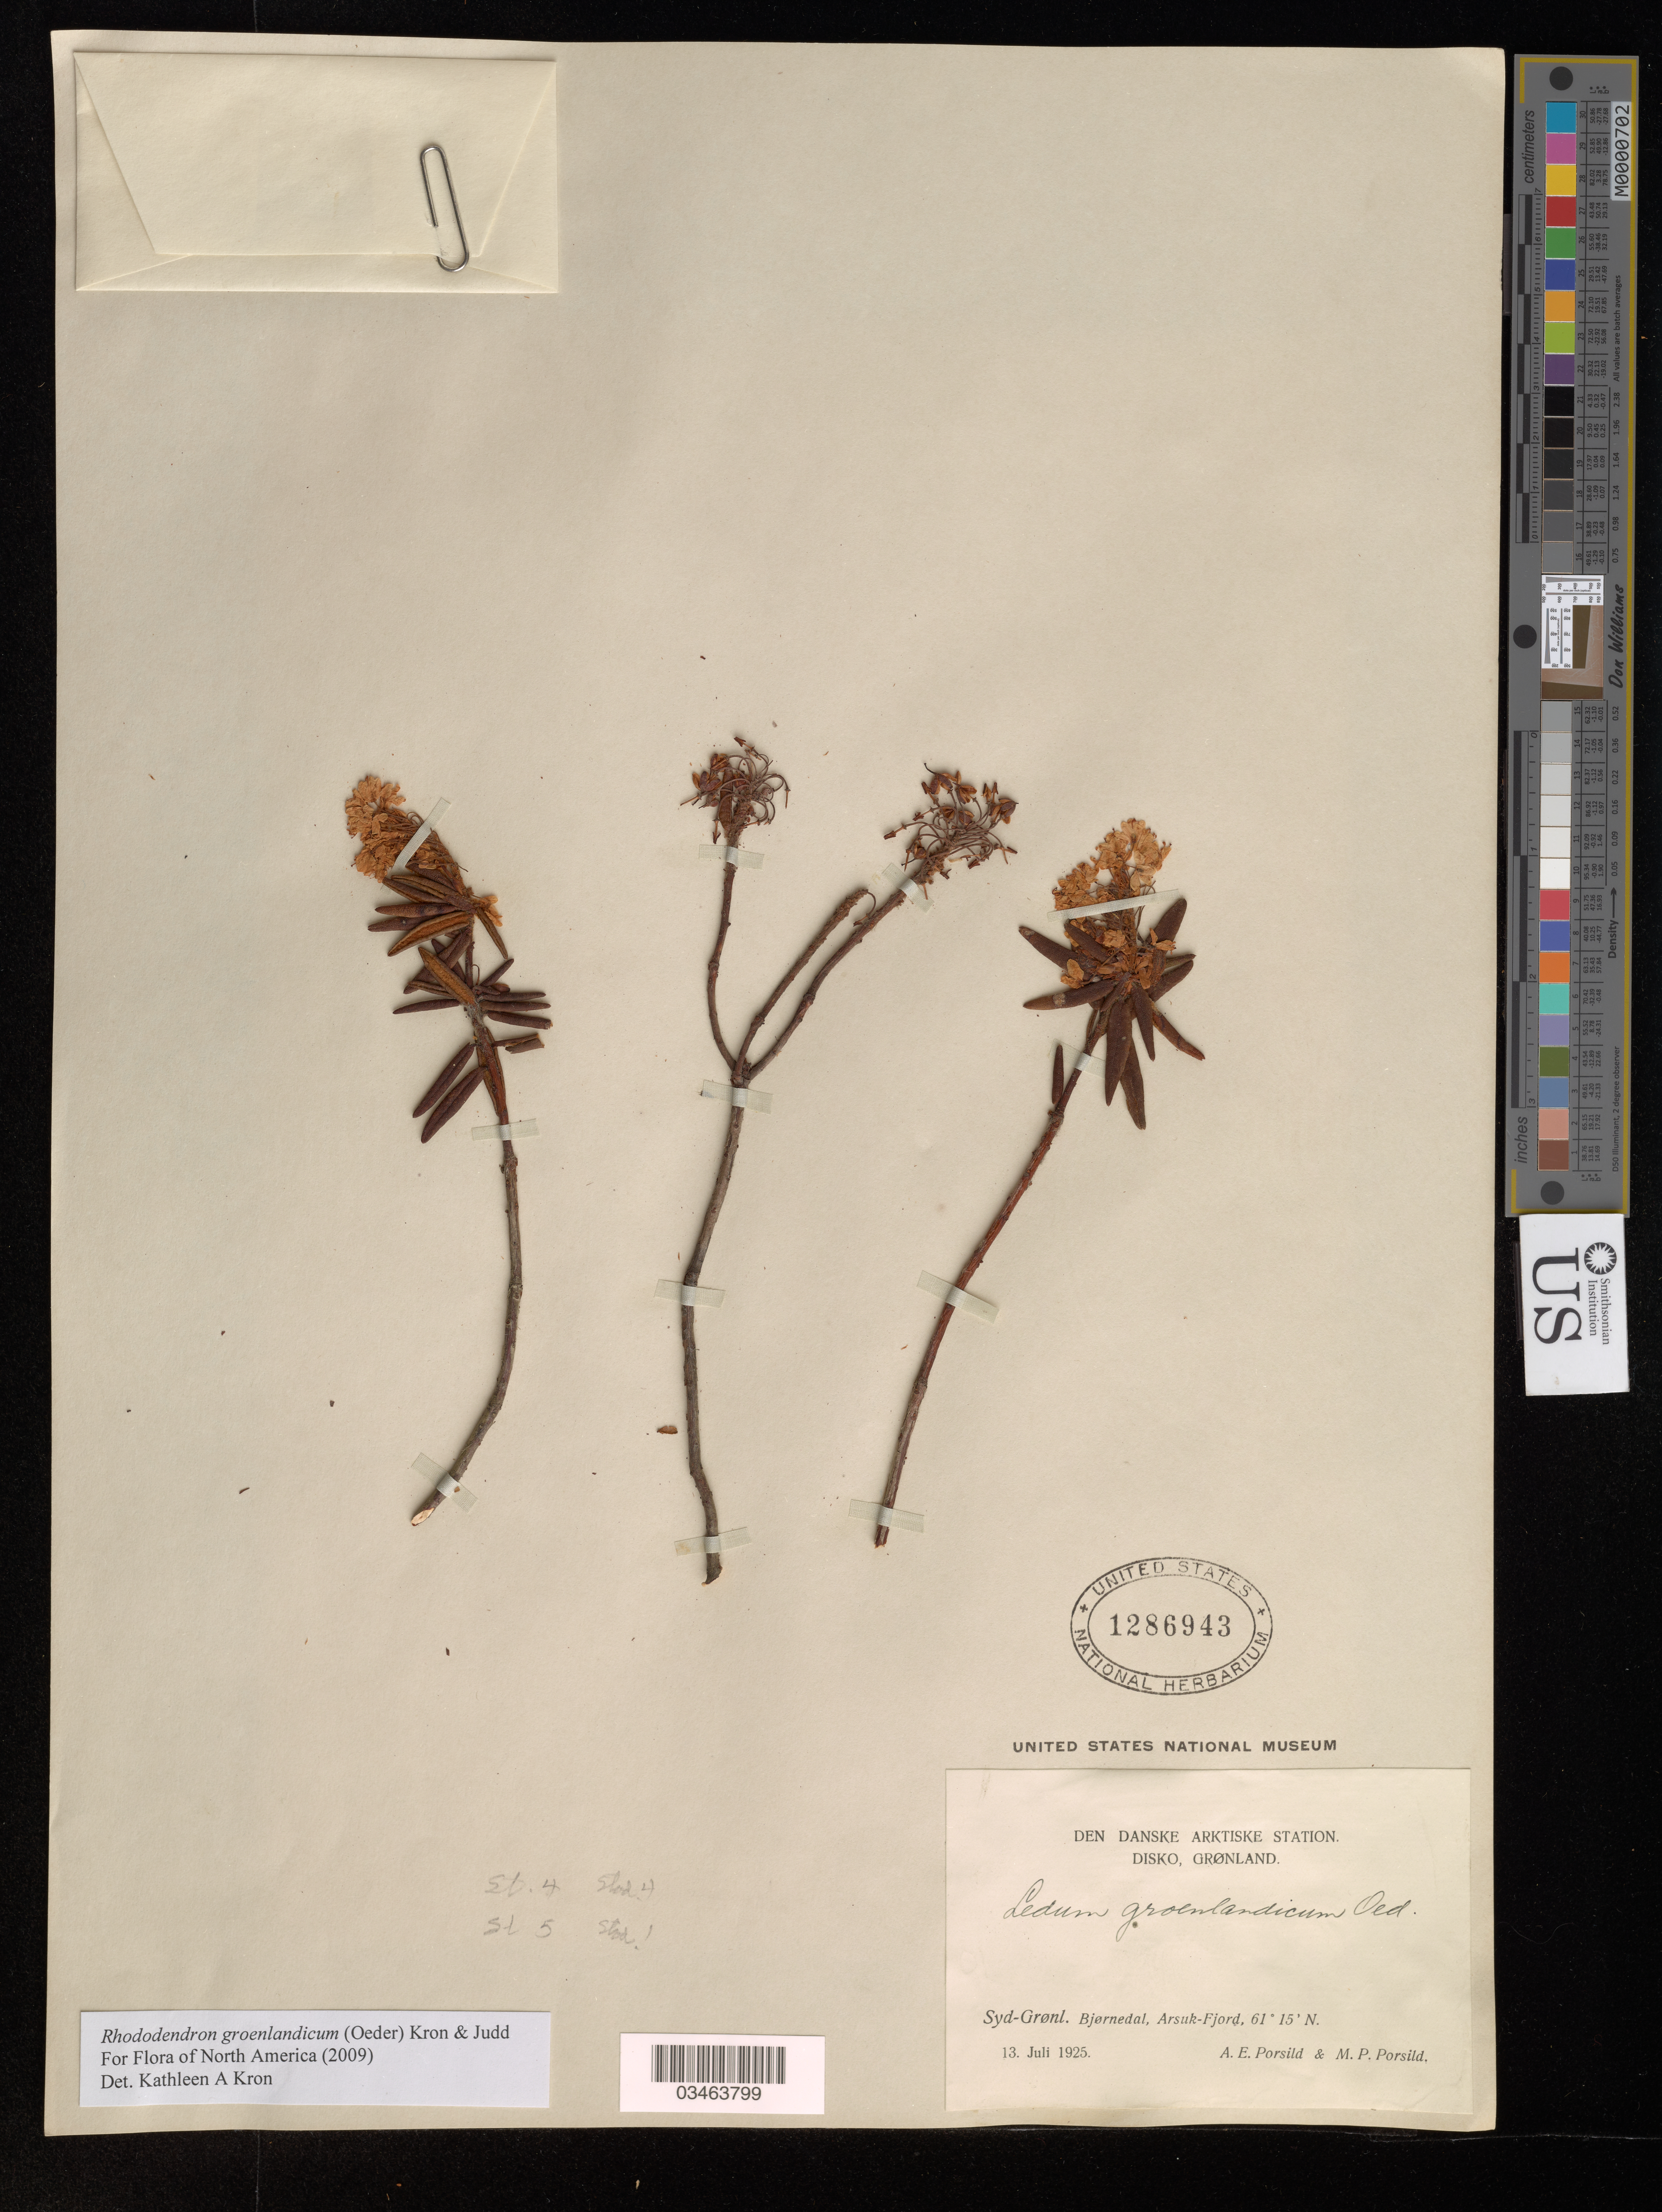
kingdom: Plantae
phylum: Tracheophyta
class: Magnoliopsida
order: Ericales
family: Ericaceae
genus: Rhododendron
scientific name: Rhododendron groenlandicum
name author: (Oeder) Kron & Judd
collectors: A. E. Porsild & M. P. Porsild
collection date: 1925-07-13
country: Greenland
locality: Syd-Grønl. Bjørnedal, Arsuk-Fjord.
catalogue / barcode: US 1286943